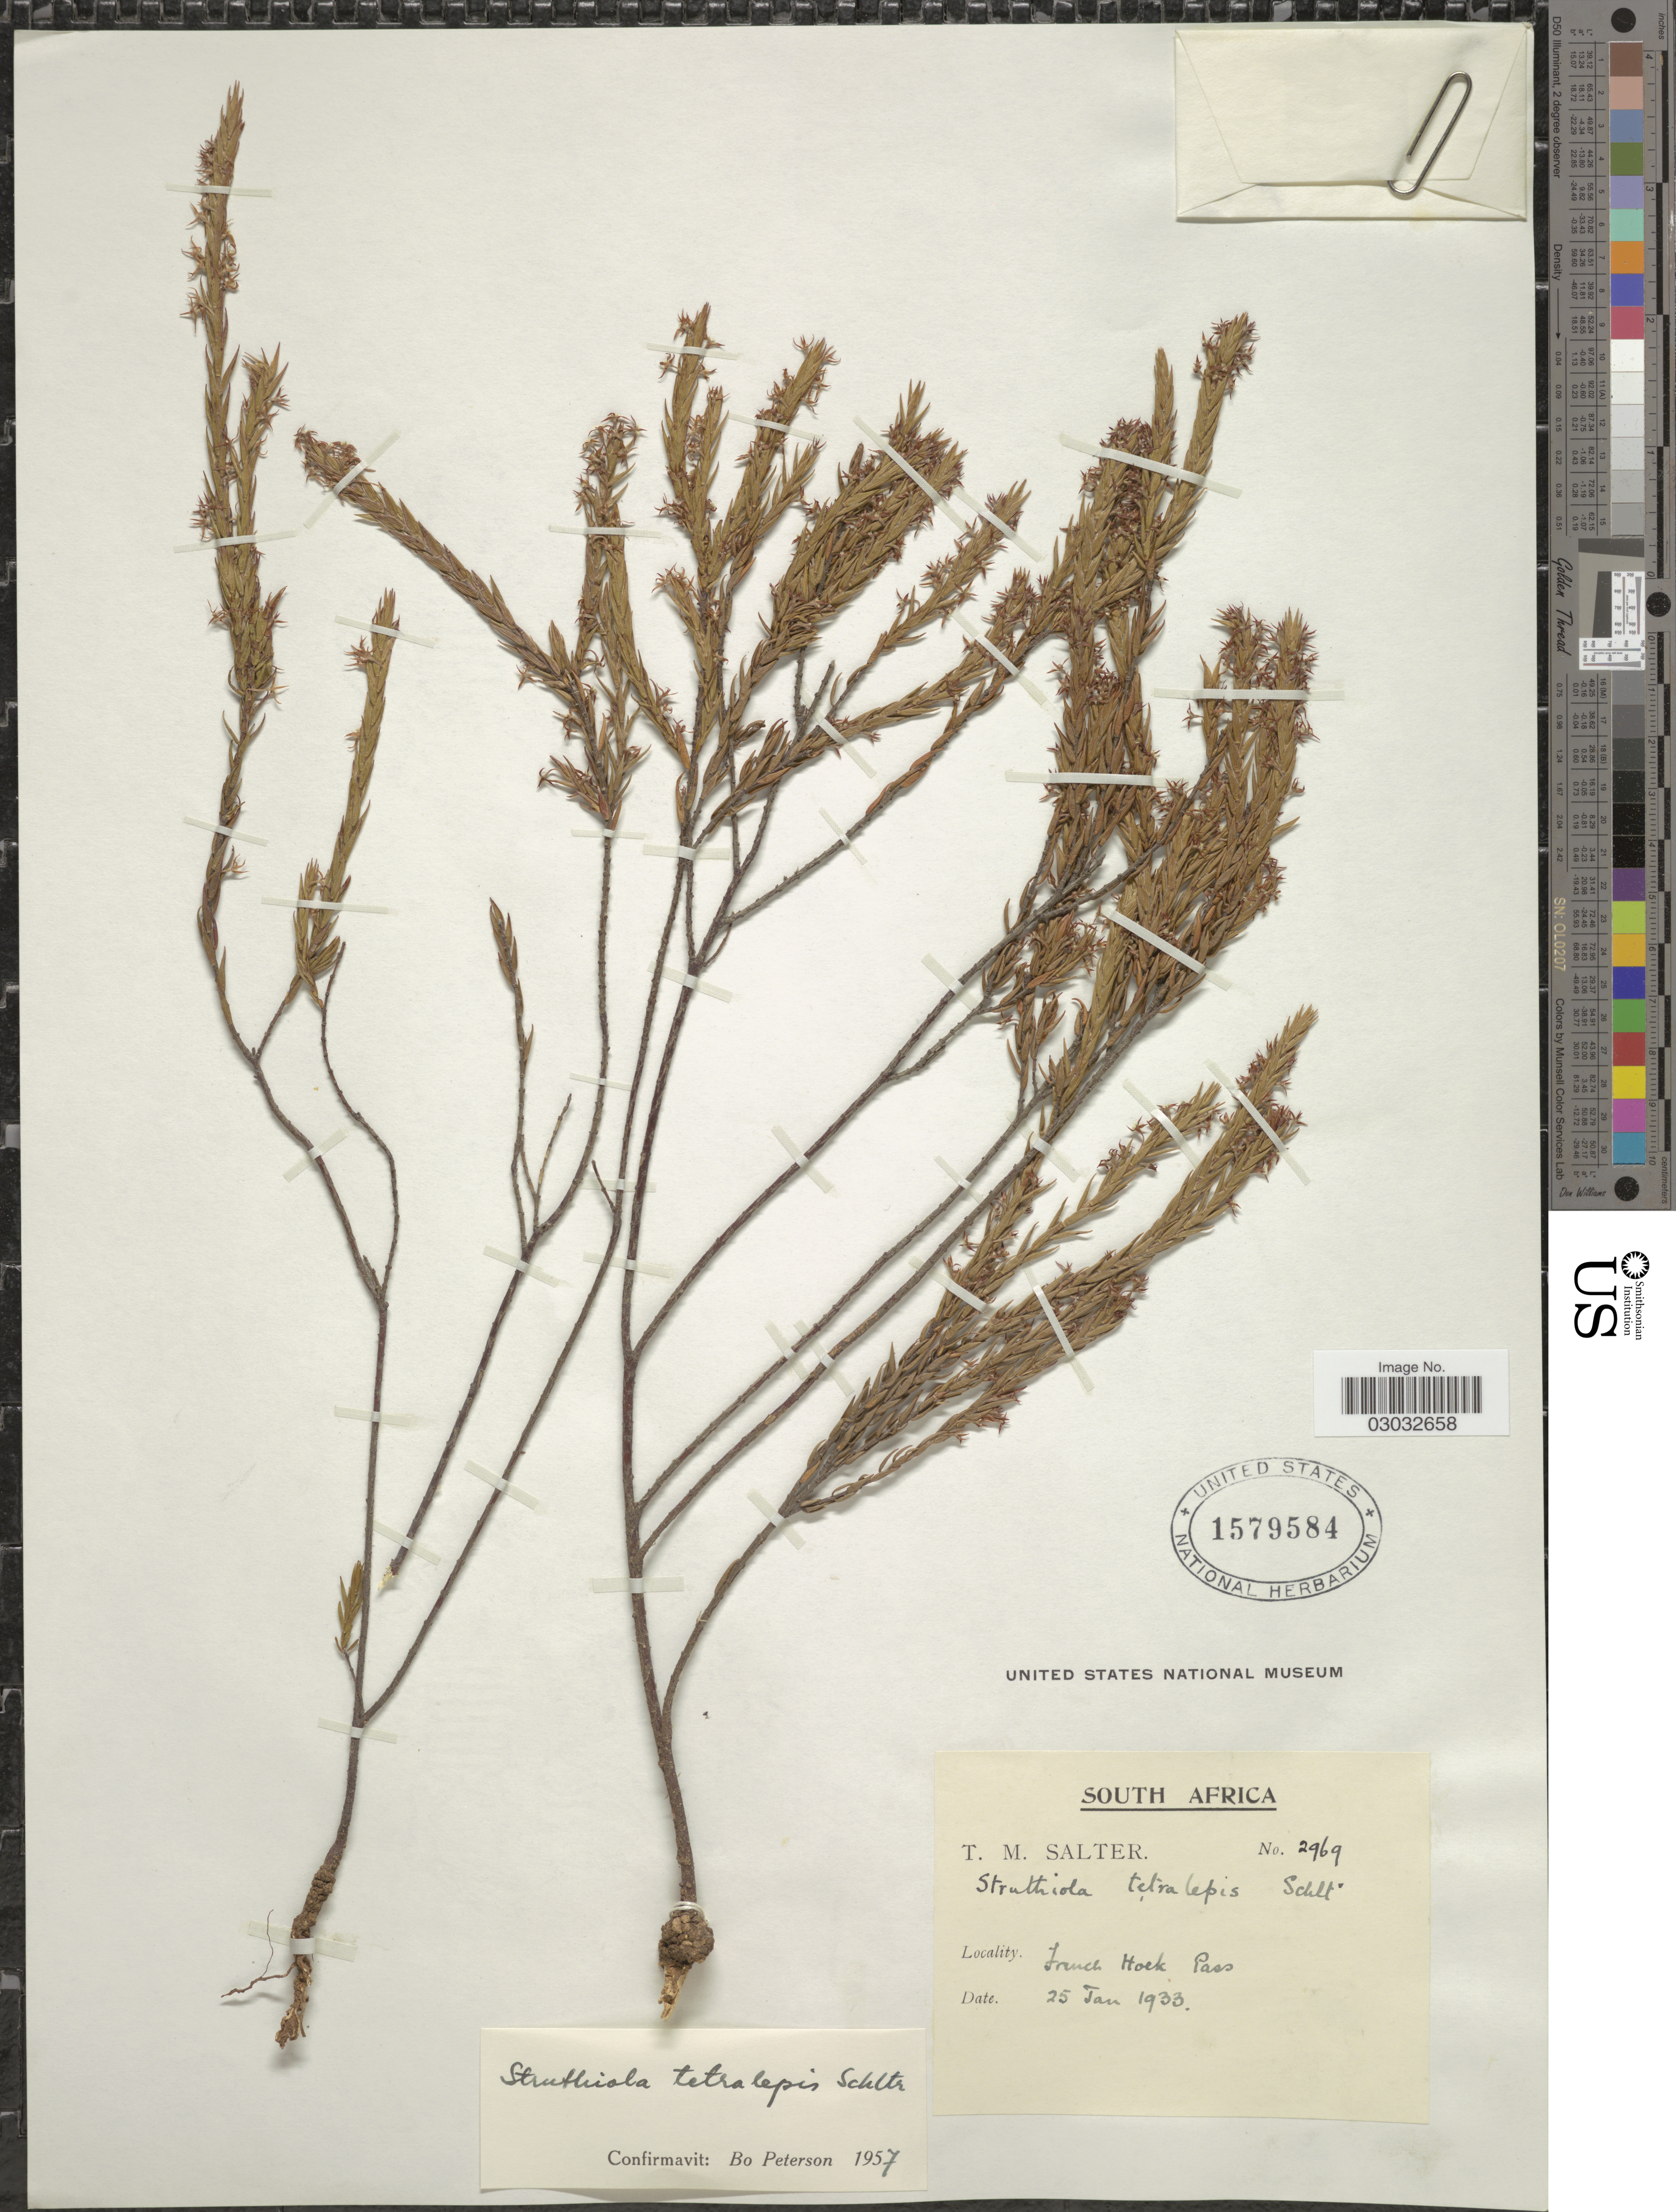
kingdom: Plantae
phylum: Tracheophyta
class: Magnoliopsida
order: Malvales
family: Thymelaeaceae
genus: Struthiola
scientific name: Struthiola tetralepis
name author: Schltr.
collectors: T. Salter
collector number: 2969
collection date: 1933-01-25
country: South Africa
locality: French Hoek Pass.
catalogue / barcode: US 1579584